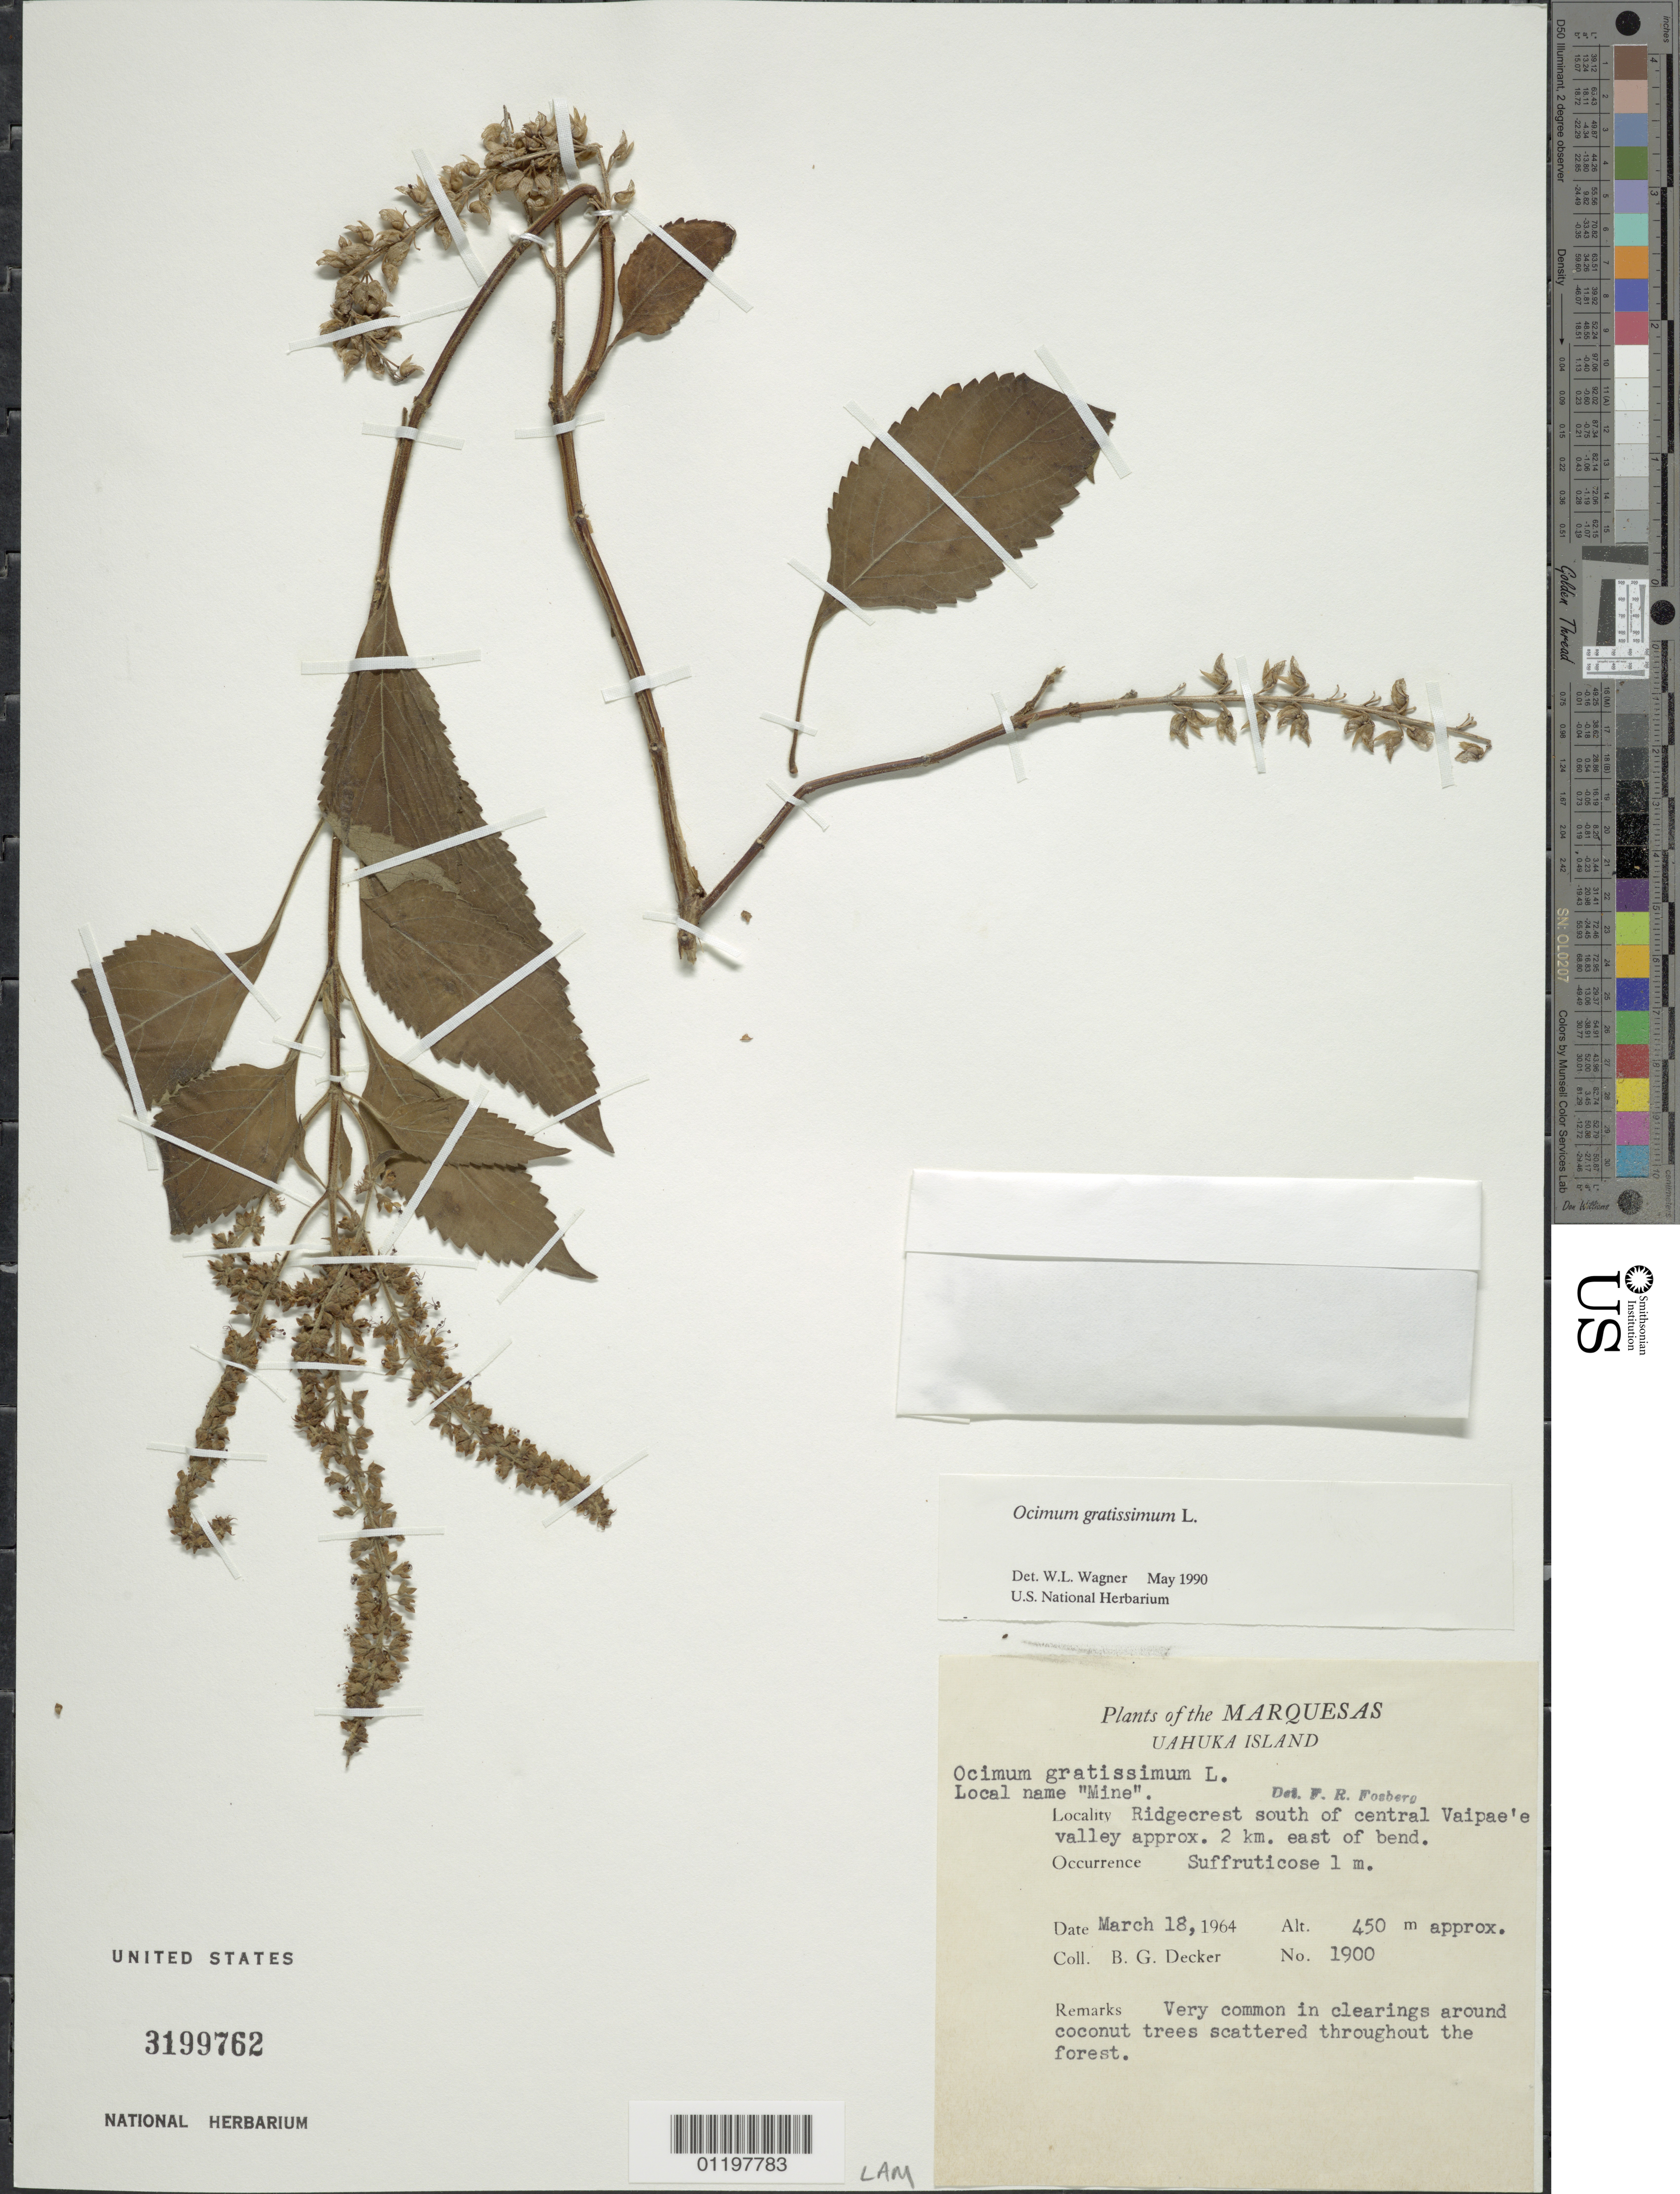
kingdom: Plantae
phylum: Tracheophyta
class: Magnoliopsida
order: Lamiales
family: Lamiaceae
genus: Ocimum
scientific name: Ocimum gratissimum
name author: L.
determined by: Wagner, W. L., (BOT), Smithsonian Institution - National Museum of Natural History (UNITED STATES)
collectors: B. G. Decker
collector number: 1900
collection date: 1964-03-18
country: French Polynesia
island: Ua Huka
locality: ridgecrest S of central Vaipae'e Valley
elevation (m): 450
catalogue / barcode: US 3199762